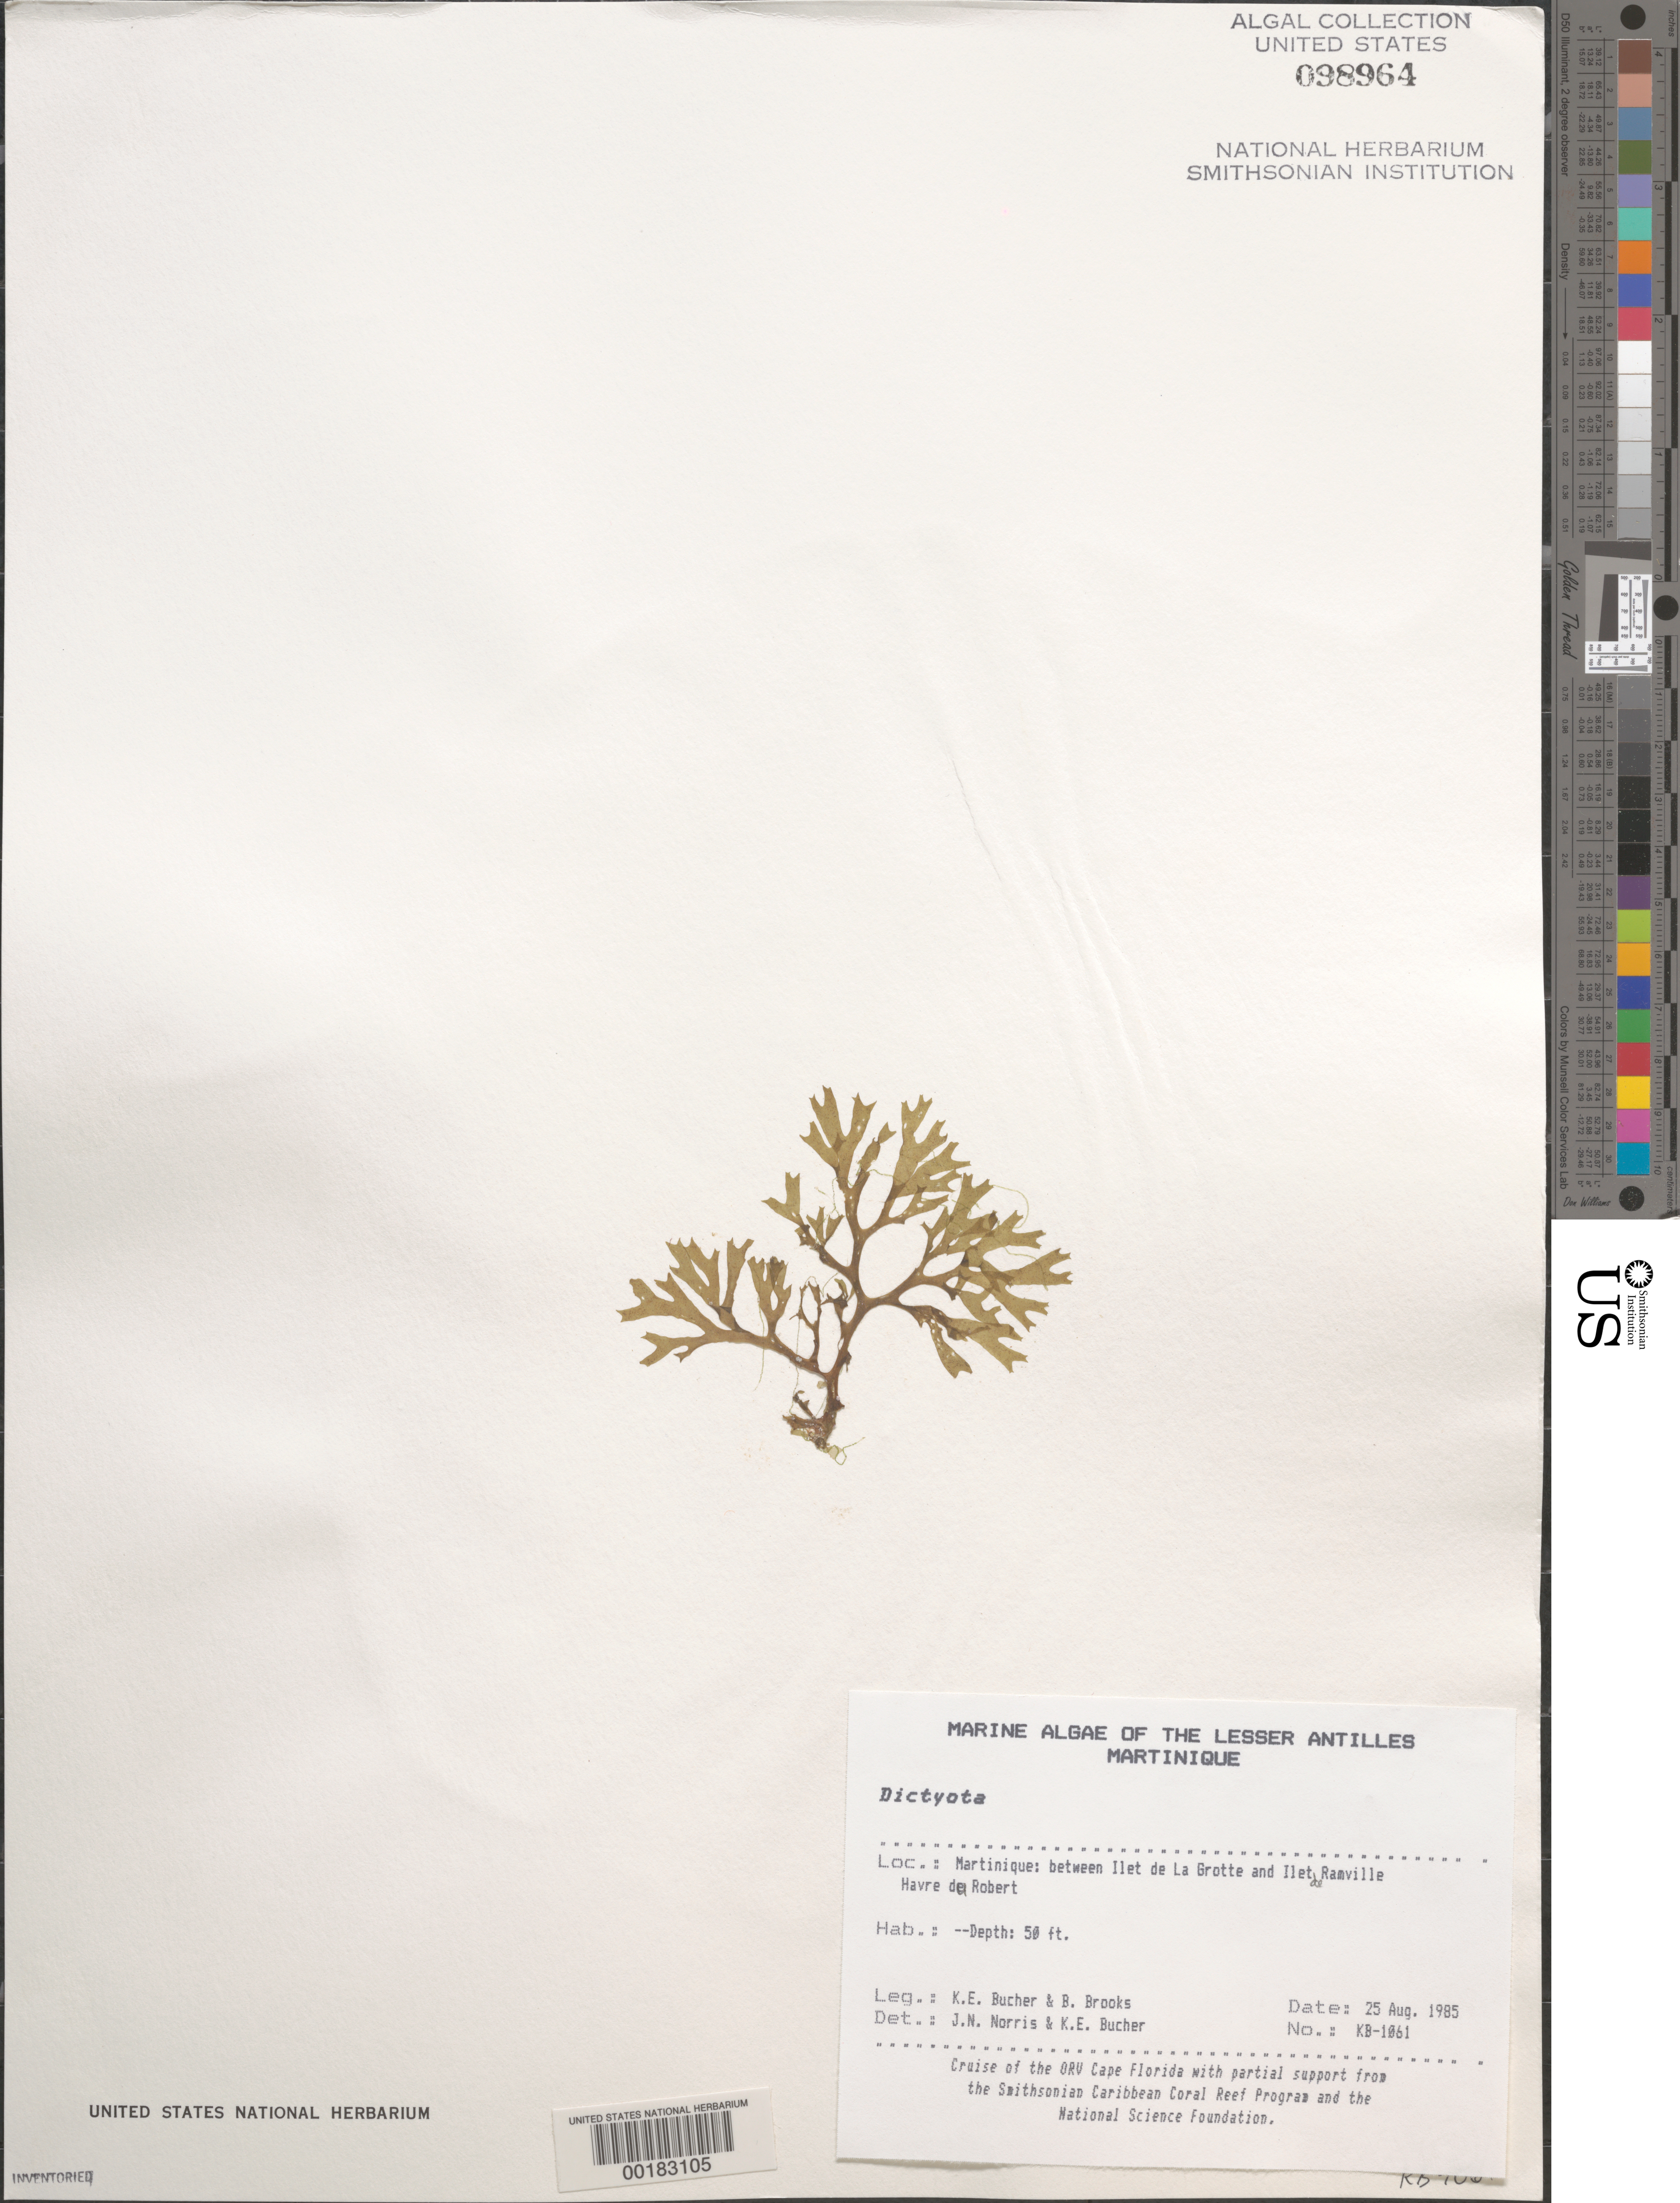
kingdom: Chromista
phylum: Ochrophyta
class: Phaeophyceae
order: Dictyotales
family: Dictyotaceae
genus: Dictyota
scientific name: Dictyota sp.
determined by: Norris, J. N.; Bucher, K. E.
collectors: K. E. Bucher & B. Brooks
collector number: Kb-1061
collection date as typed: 25 Aug 1985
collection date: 1985-08-25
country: Martinique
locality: Between Ilet de la Grotte and Ilet de Ramville, Havre du Robert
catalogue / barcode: US 98964